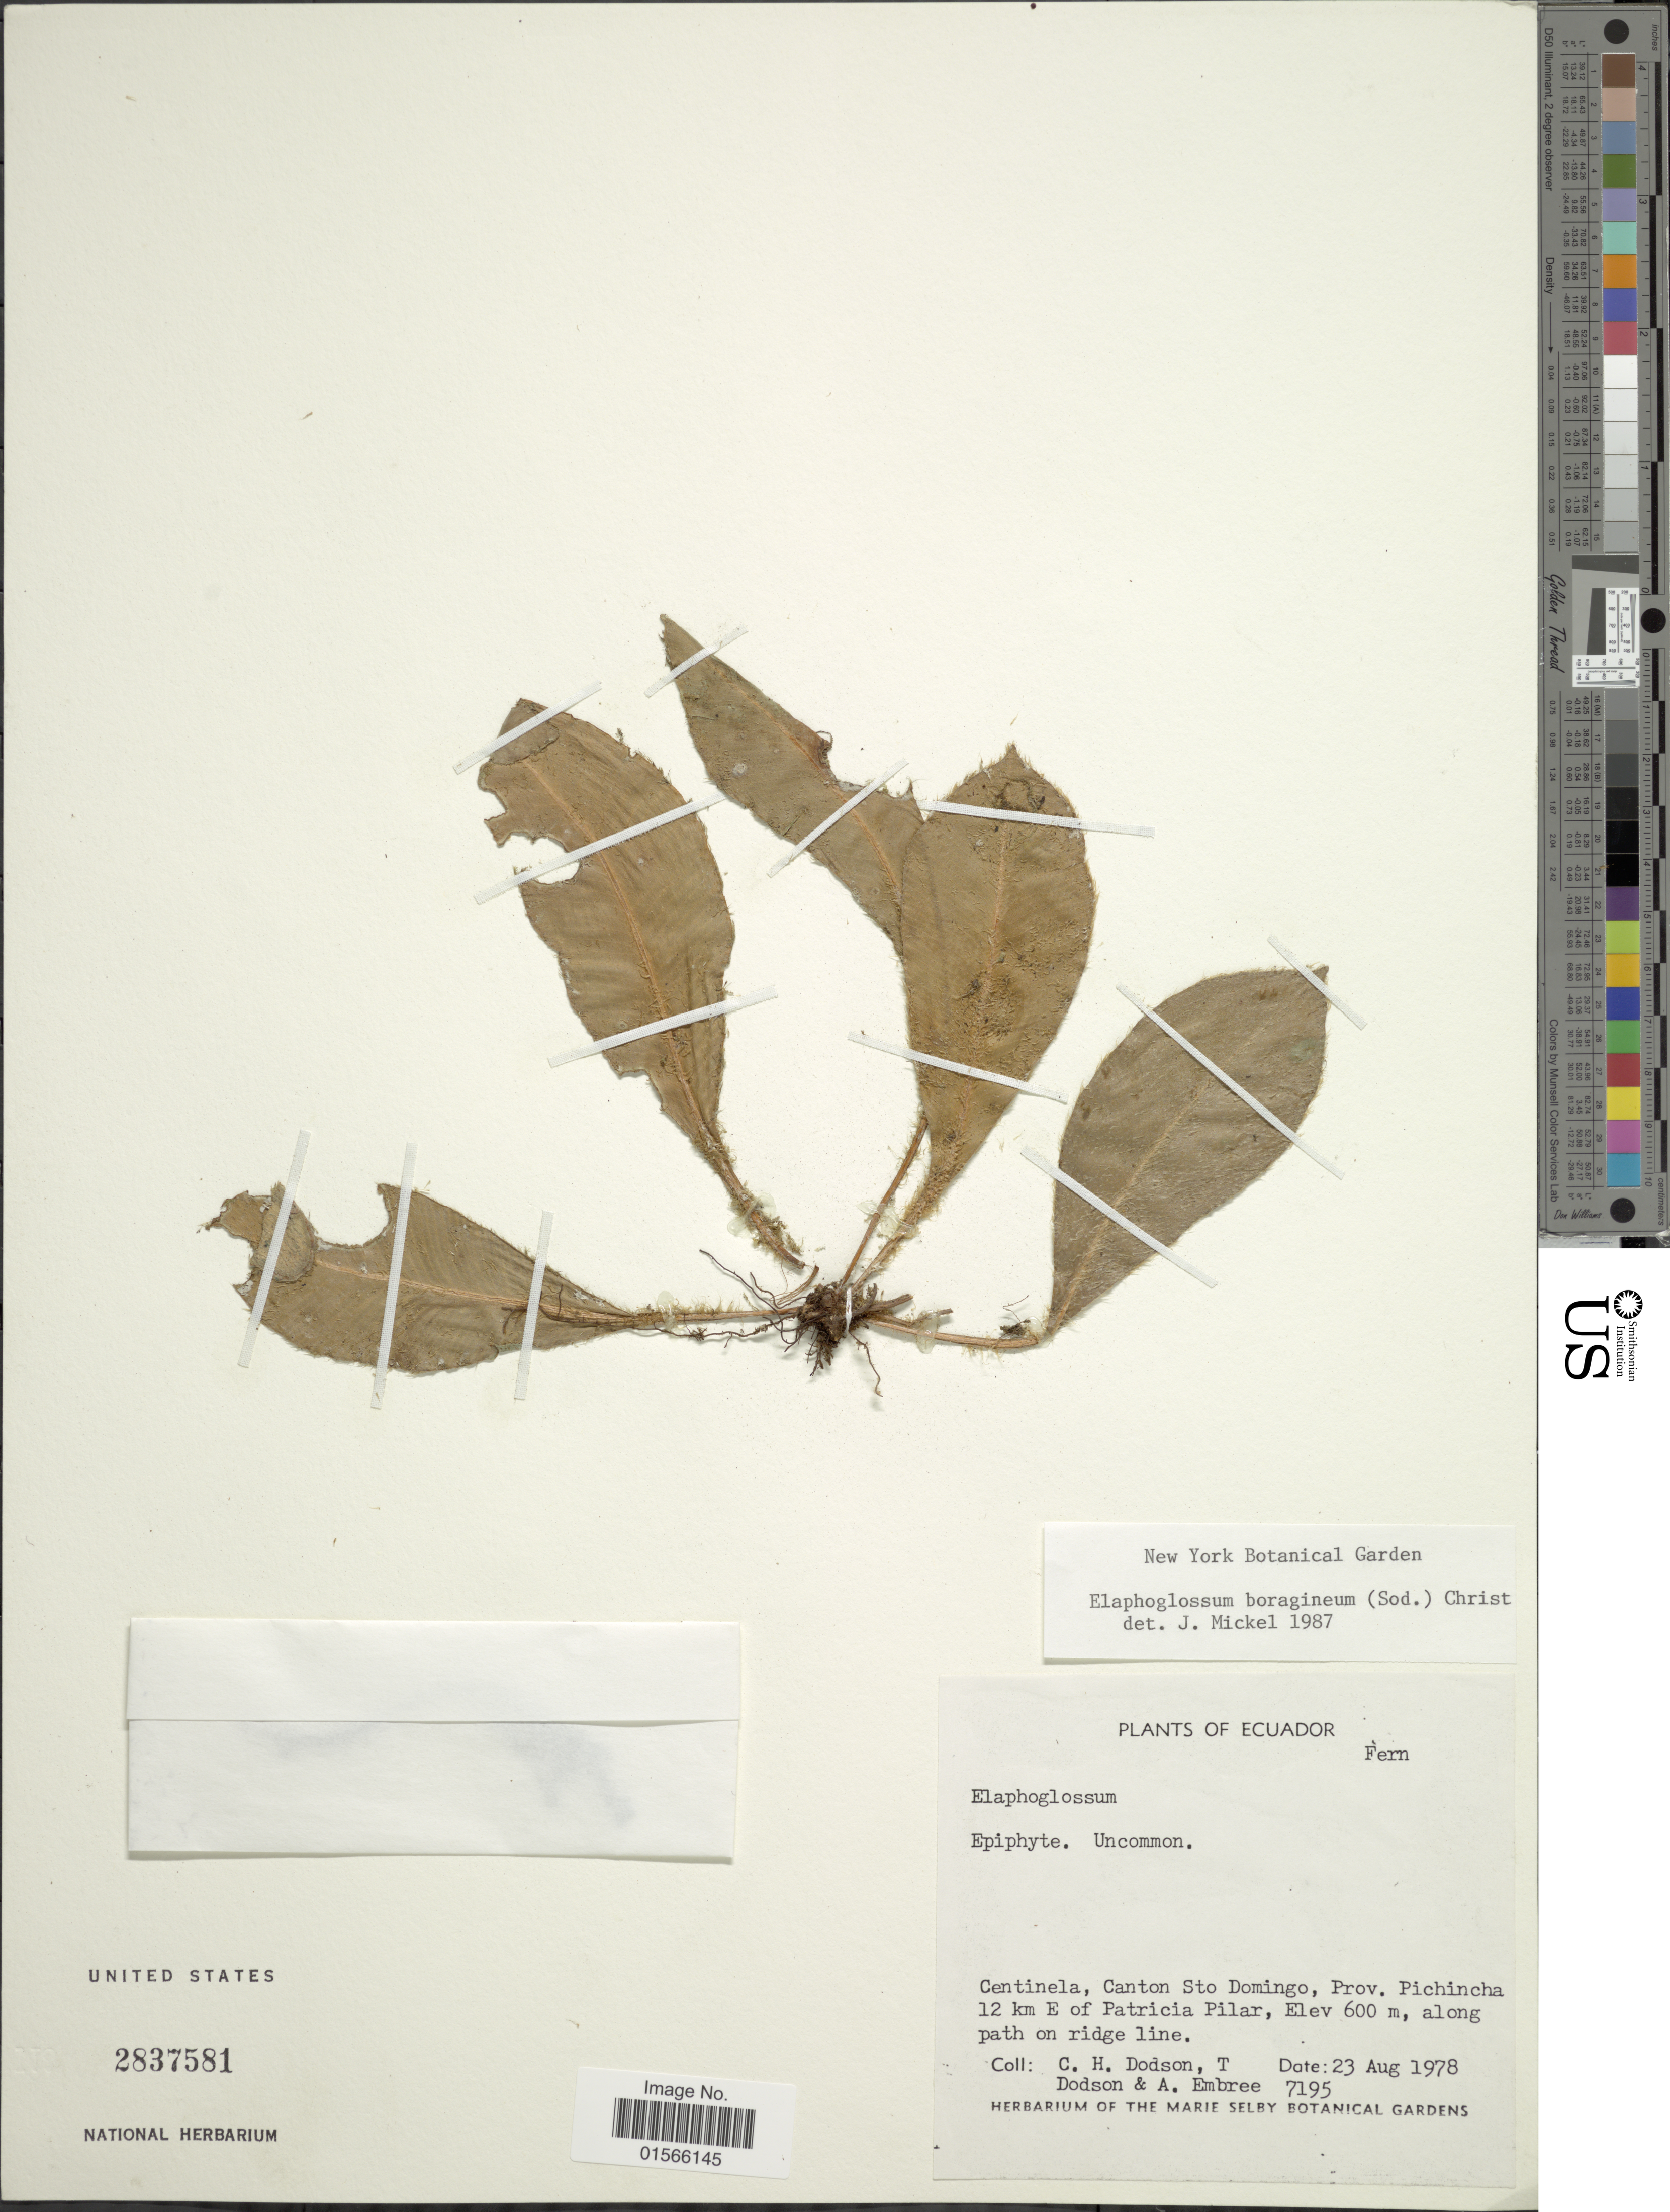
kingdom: Plantae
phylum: Tracheophyta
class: Polypodiopsida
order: Polypodiales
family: Dryopteridaceae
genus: Elaphoglossum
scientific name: Elaphoglossum boragineum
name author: (Sodiro) Christ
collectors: C. H. Dodson, T. A. Dodson & A. Embree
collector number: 7195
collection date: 1978-08-23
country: Ecuador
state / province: Pichincha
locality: Centinela, Canton Sto Domingo, 12 km E of Patricia Pilar, along path on ridge line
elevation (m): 600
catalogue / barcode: US 2837581